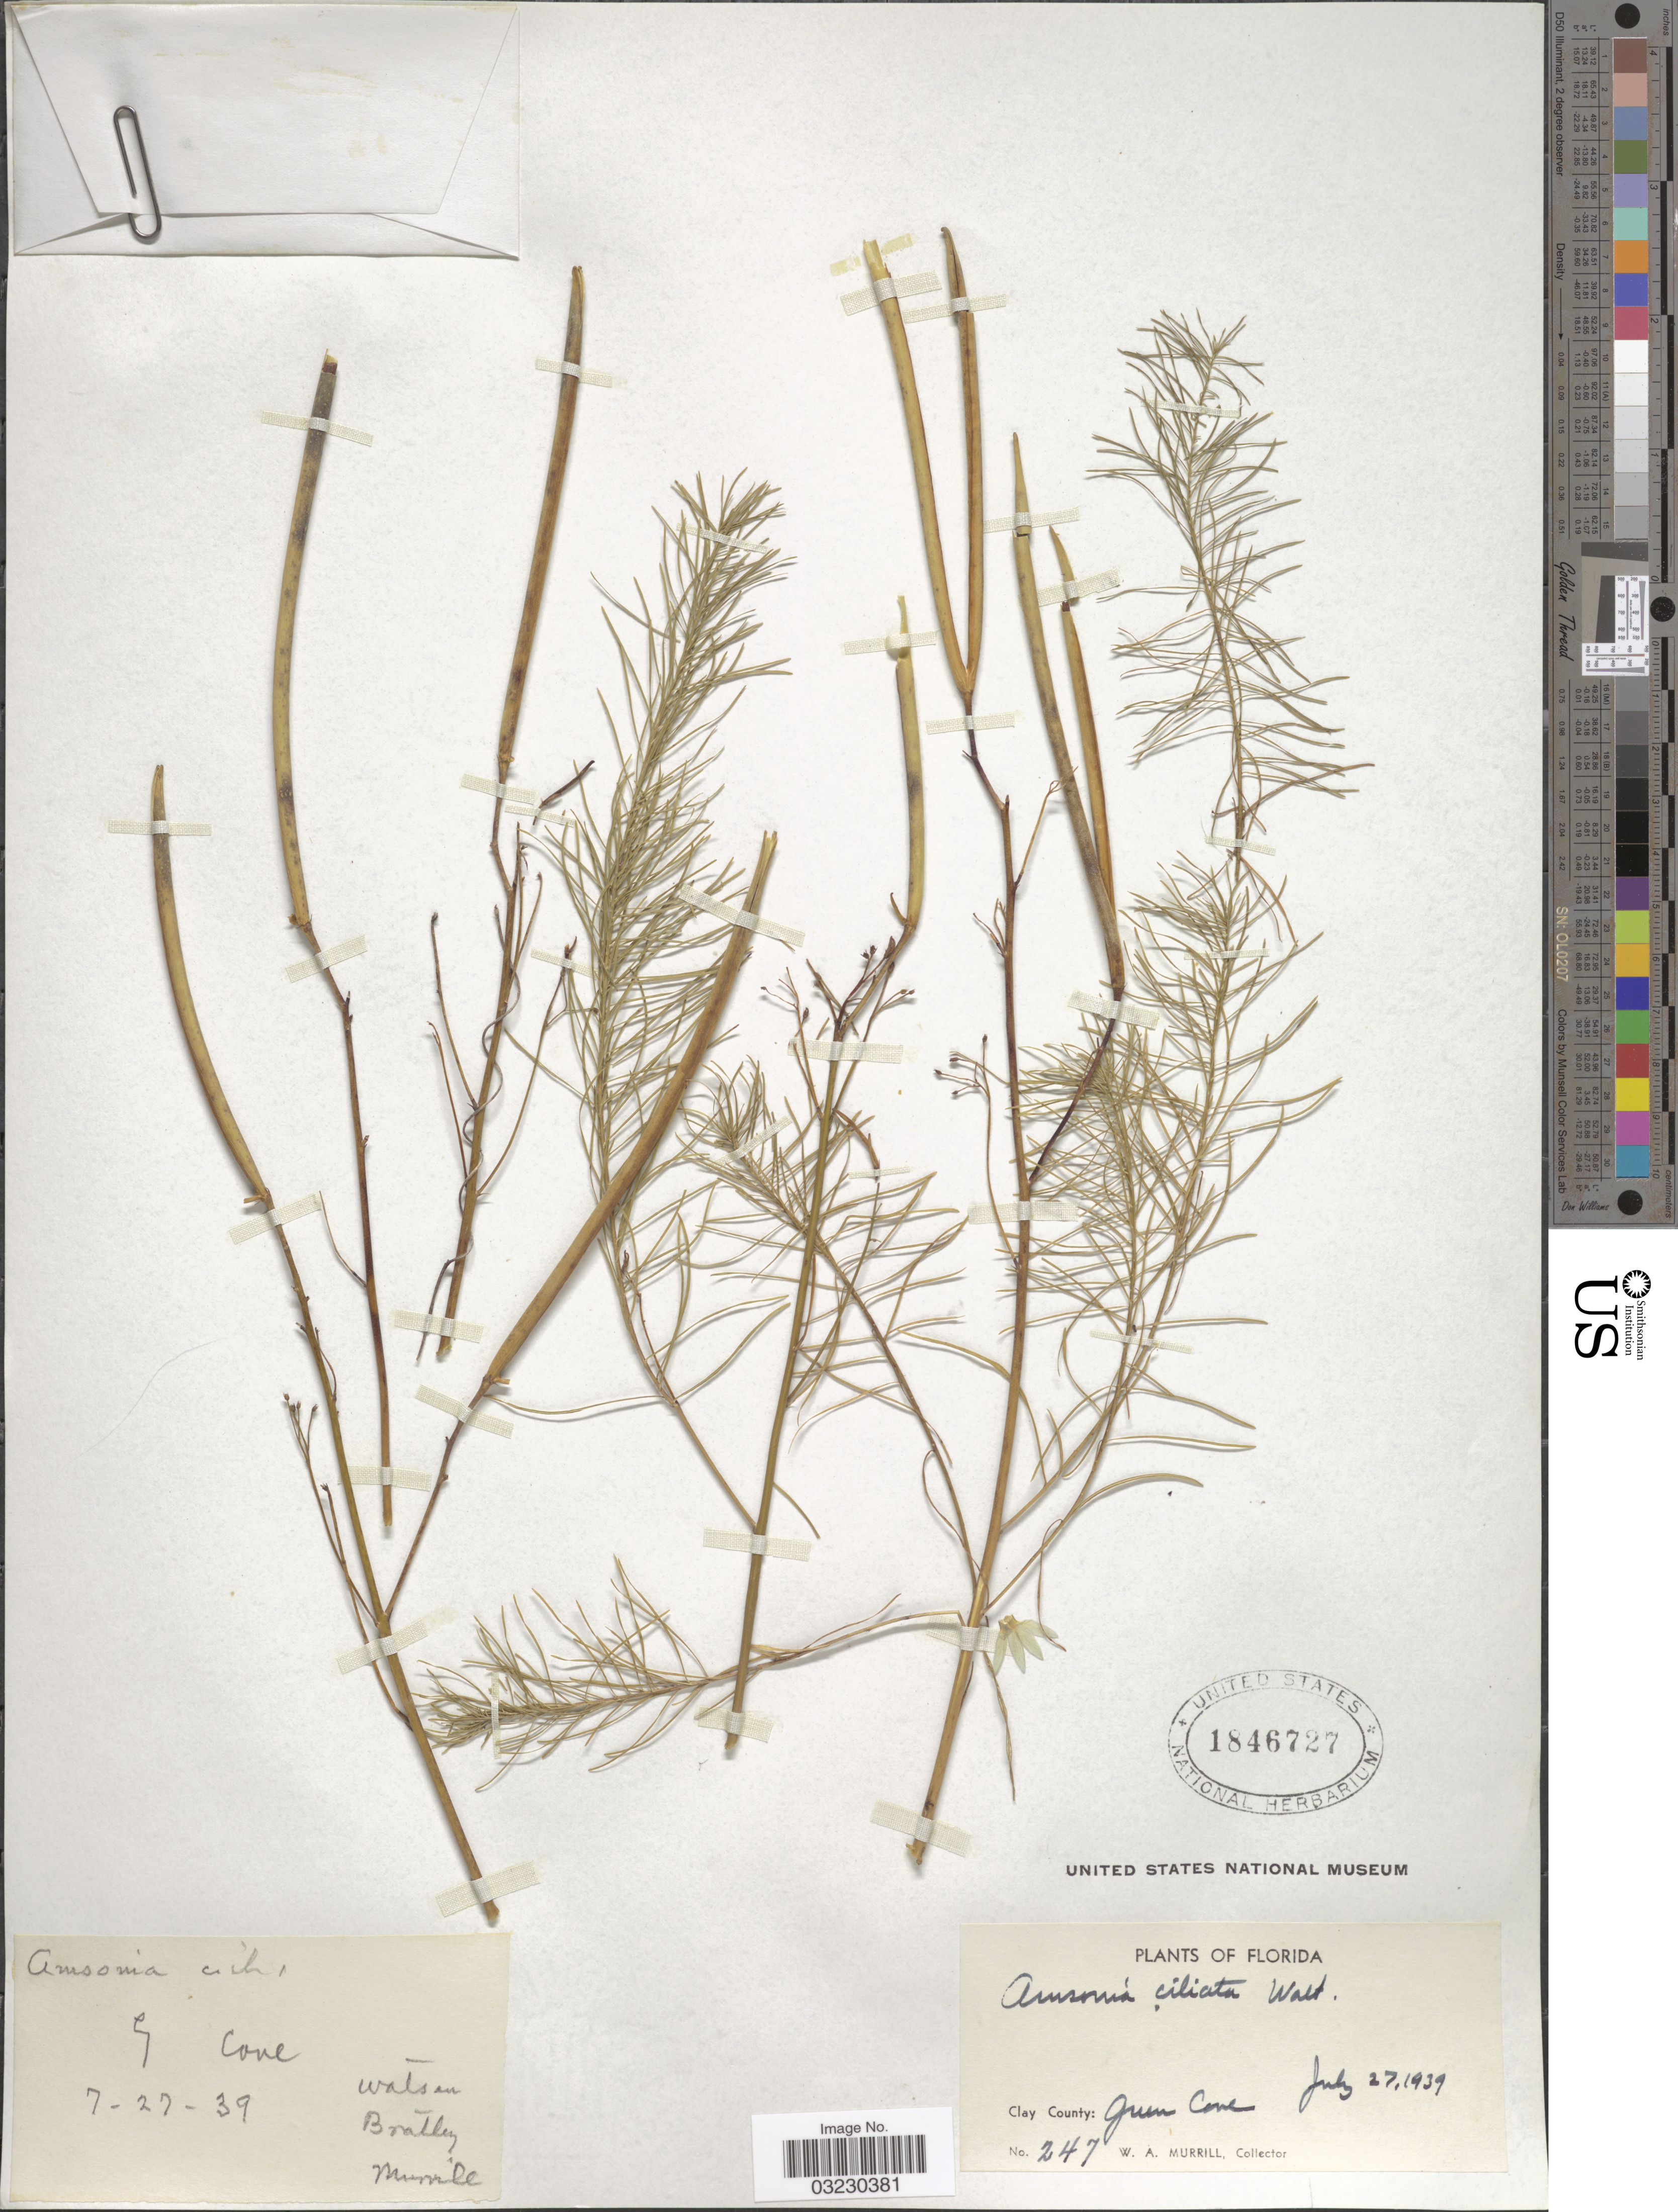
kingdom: Plantae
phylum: Tracheophyta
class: Magnoliopsida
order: Gentianales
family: Apocynaceae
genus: Amsonia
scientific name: Amsonia ciliata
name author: Walter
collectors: W. A. Murrill, -- Watson & Bratley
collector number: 247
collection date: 1939-07-27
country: United States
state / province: Florida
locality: Clay County: Green Cove.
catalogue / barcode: US 1846727